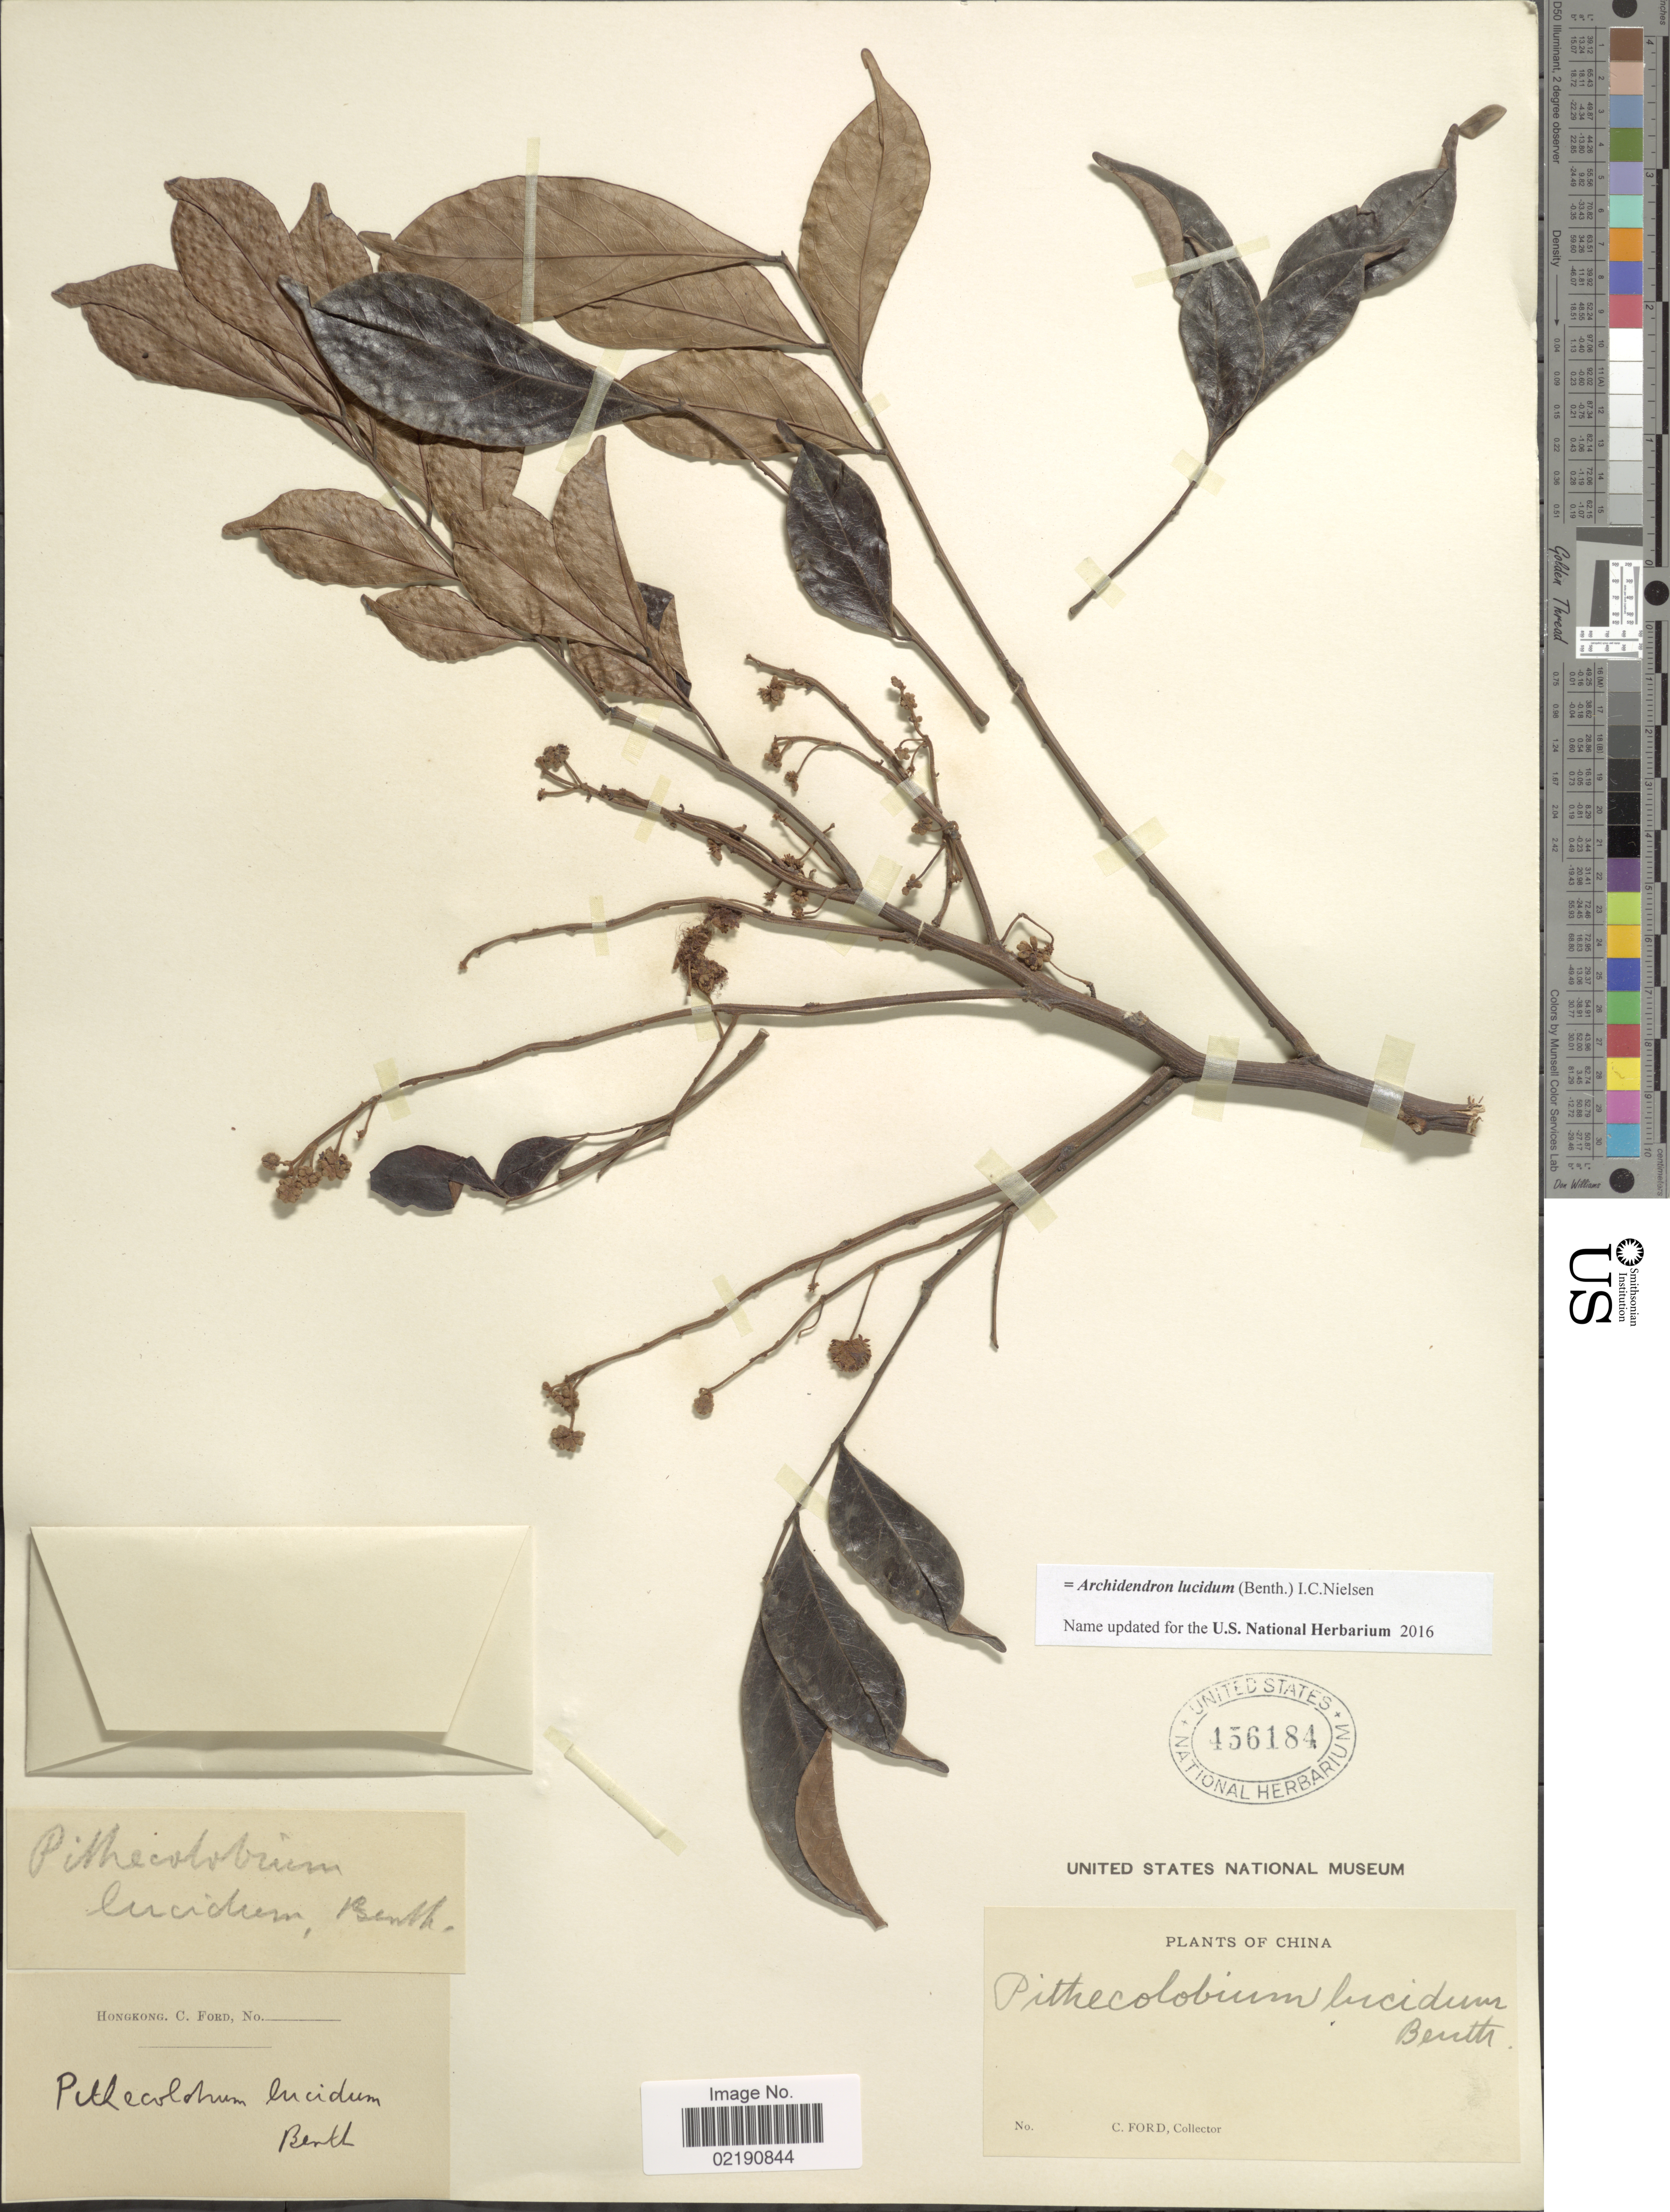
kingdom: Plantae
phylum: Tracheophyta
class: Magnoliopsida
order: Fabales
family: Fabaceae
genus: Archidendron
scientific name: Archidendron lucidum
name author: (Benth.) I.C. Nielsen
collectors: C. Ford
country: China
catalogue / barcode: US 456184